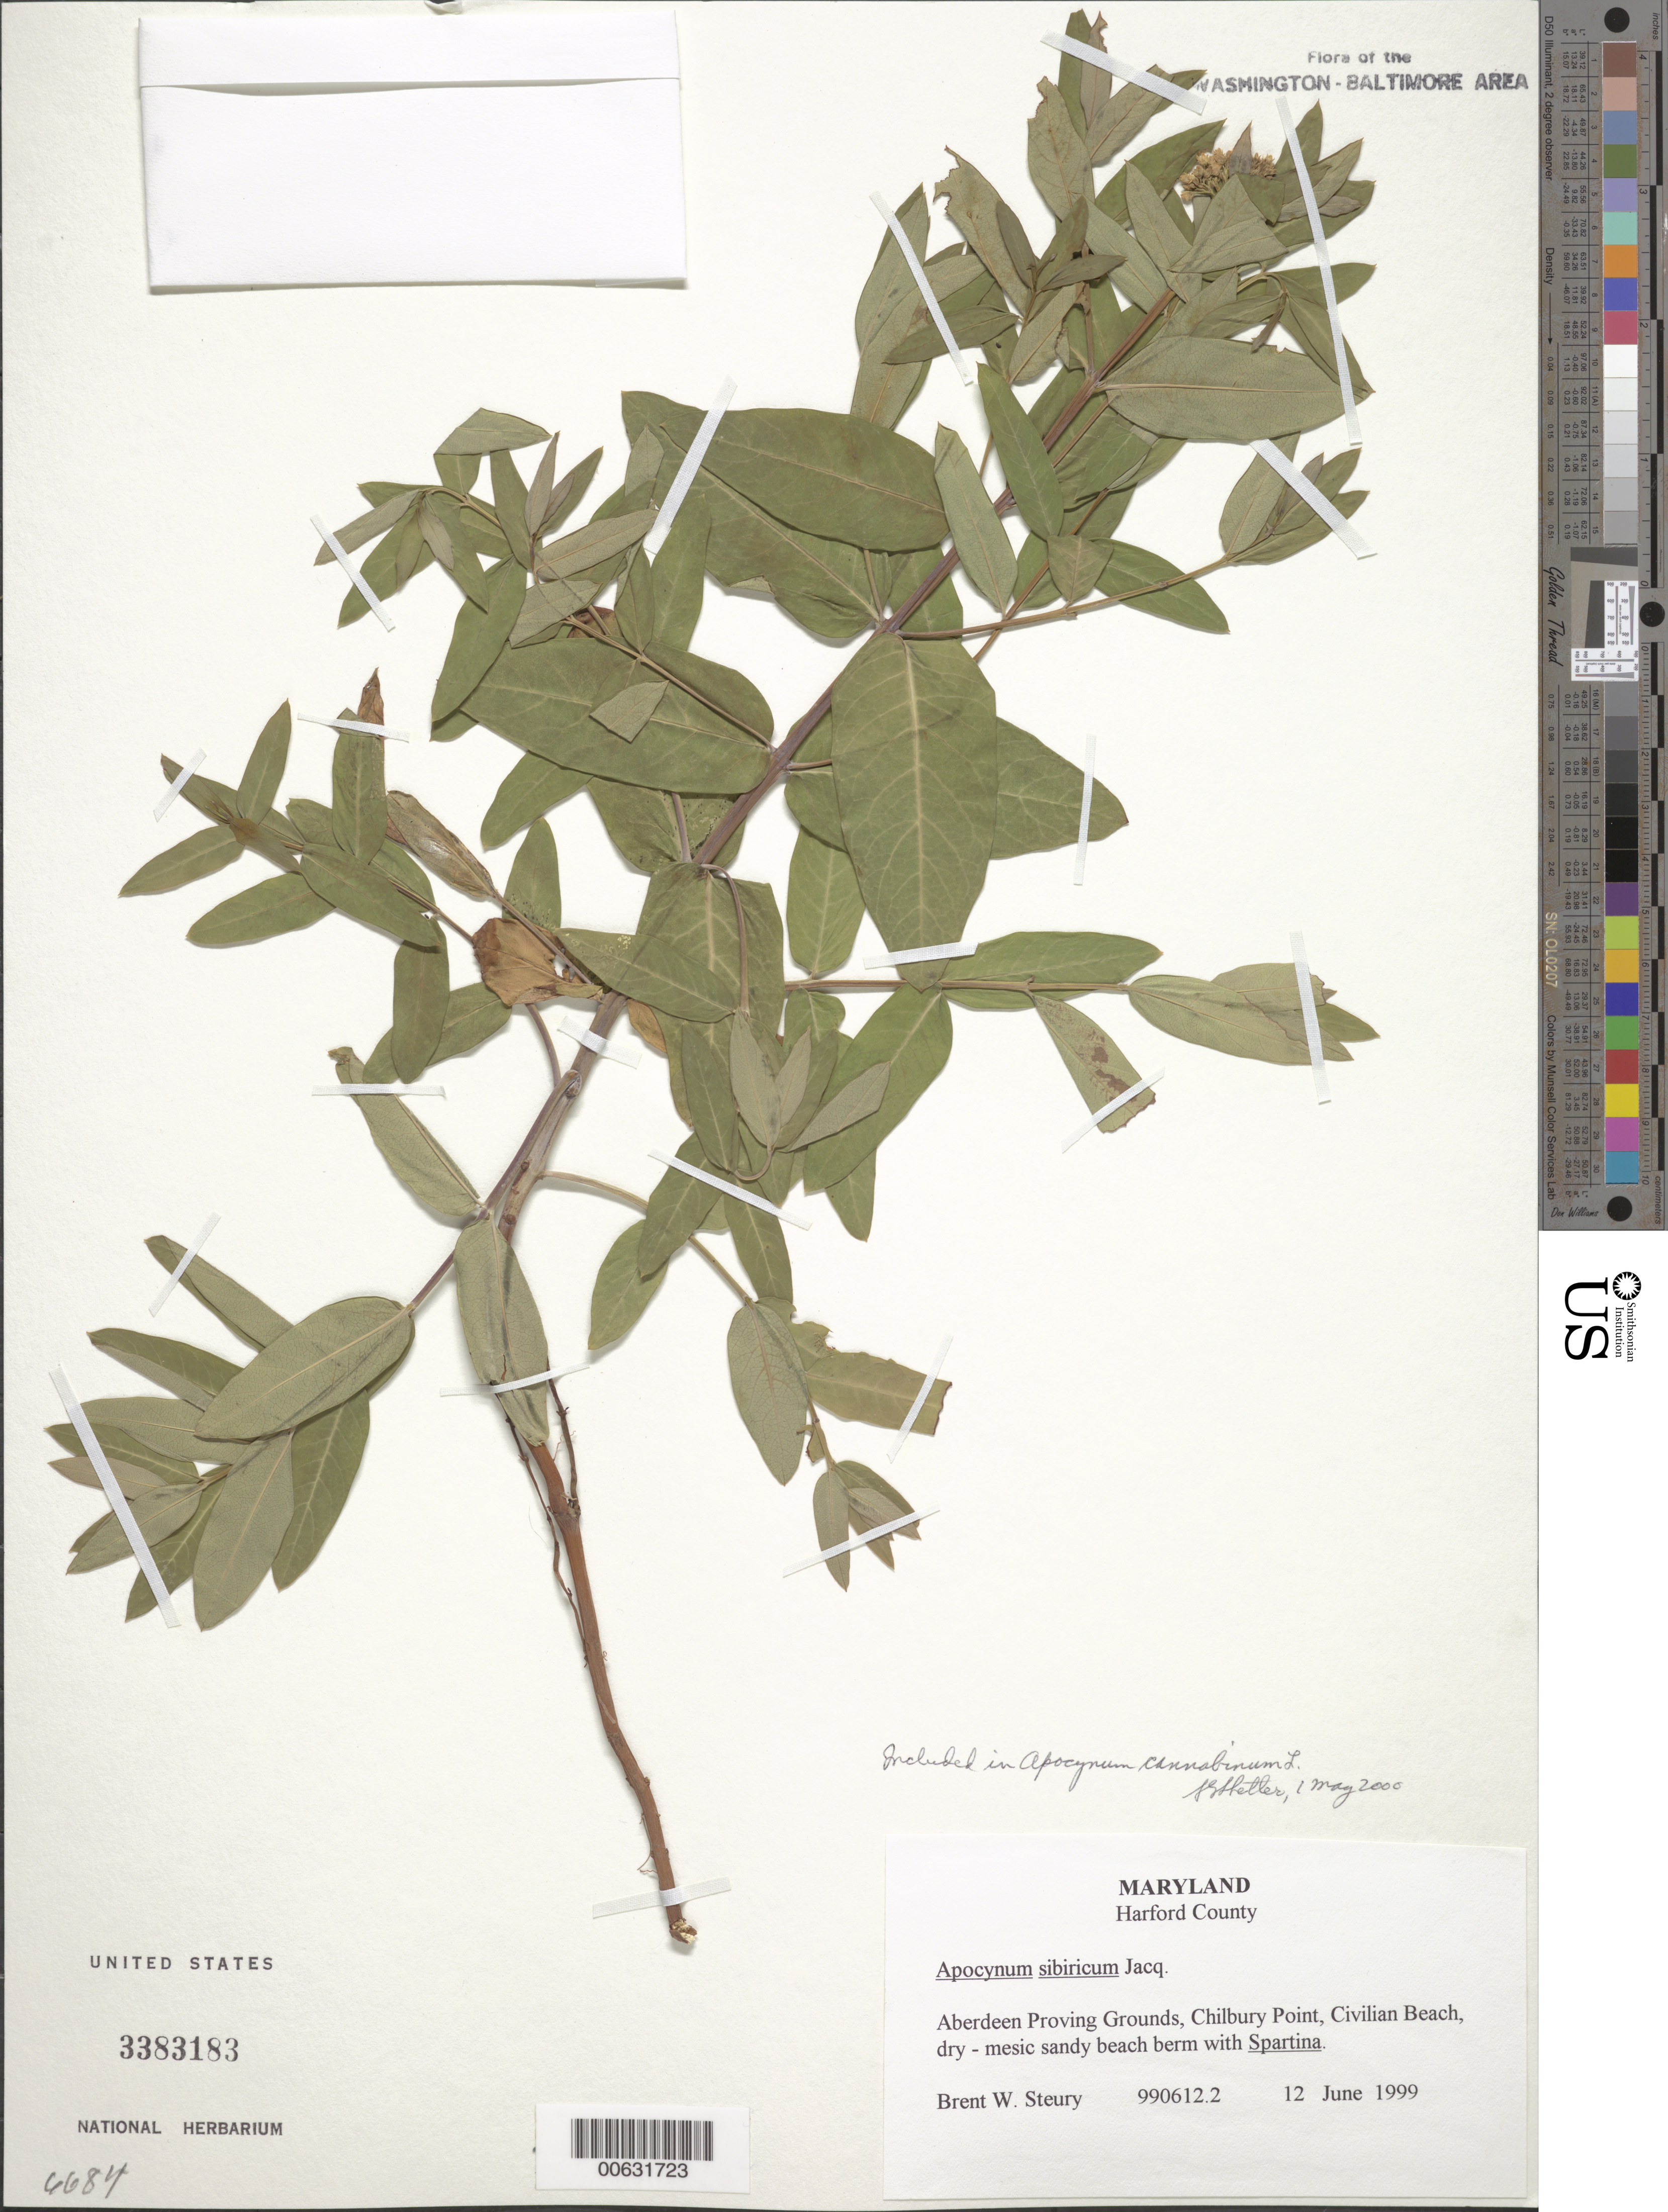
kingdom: Plantae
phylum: Tracheophyta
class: Magnoliopsida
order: Gentianales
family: Apocynaceae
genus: Apocynum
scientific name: Apocynum cannabinum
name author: L.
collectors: B. Steury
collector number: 990612.2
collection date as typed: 12 Jun 1999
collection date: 1999-06-12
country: United States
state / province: Maryland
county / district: Harford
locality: Aberdeen Proving Grounds, Chilbury Point, Civilian Beach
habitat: Dry - mexic sandy bach berm with Spartina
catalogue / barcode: US 3383183